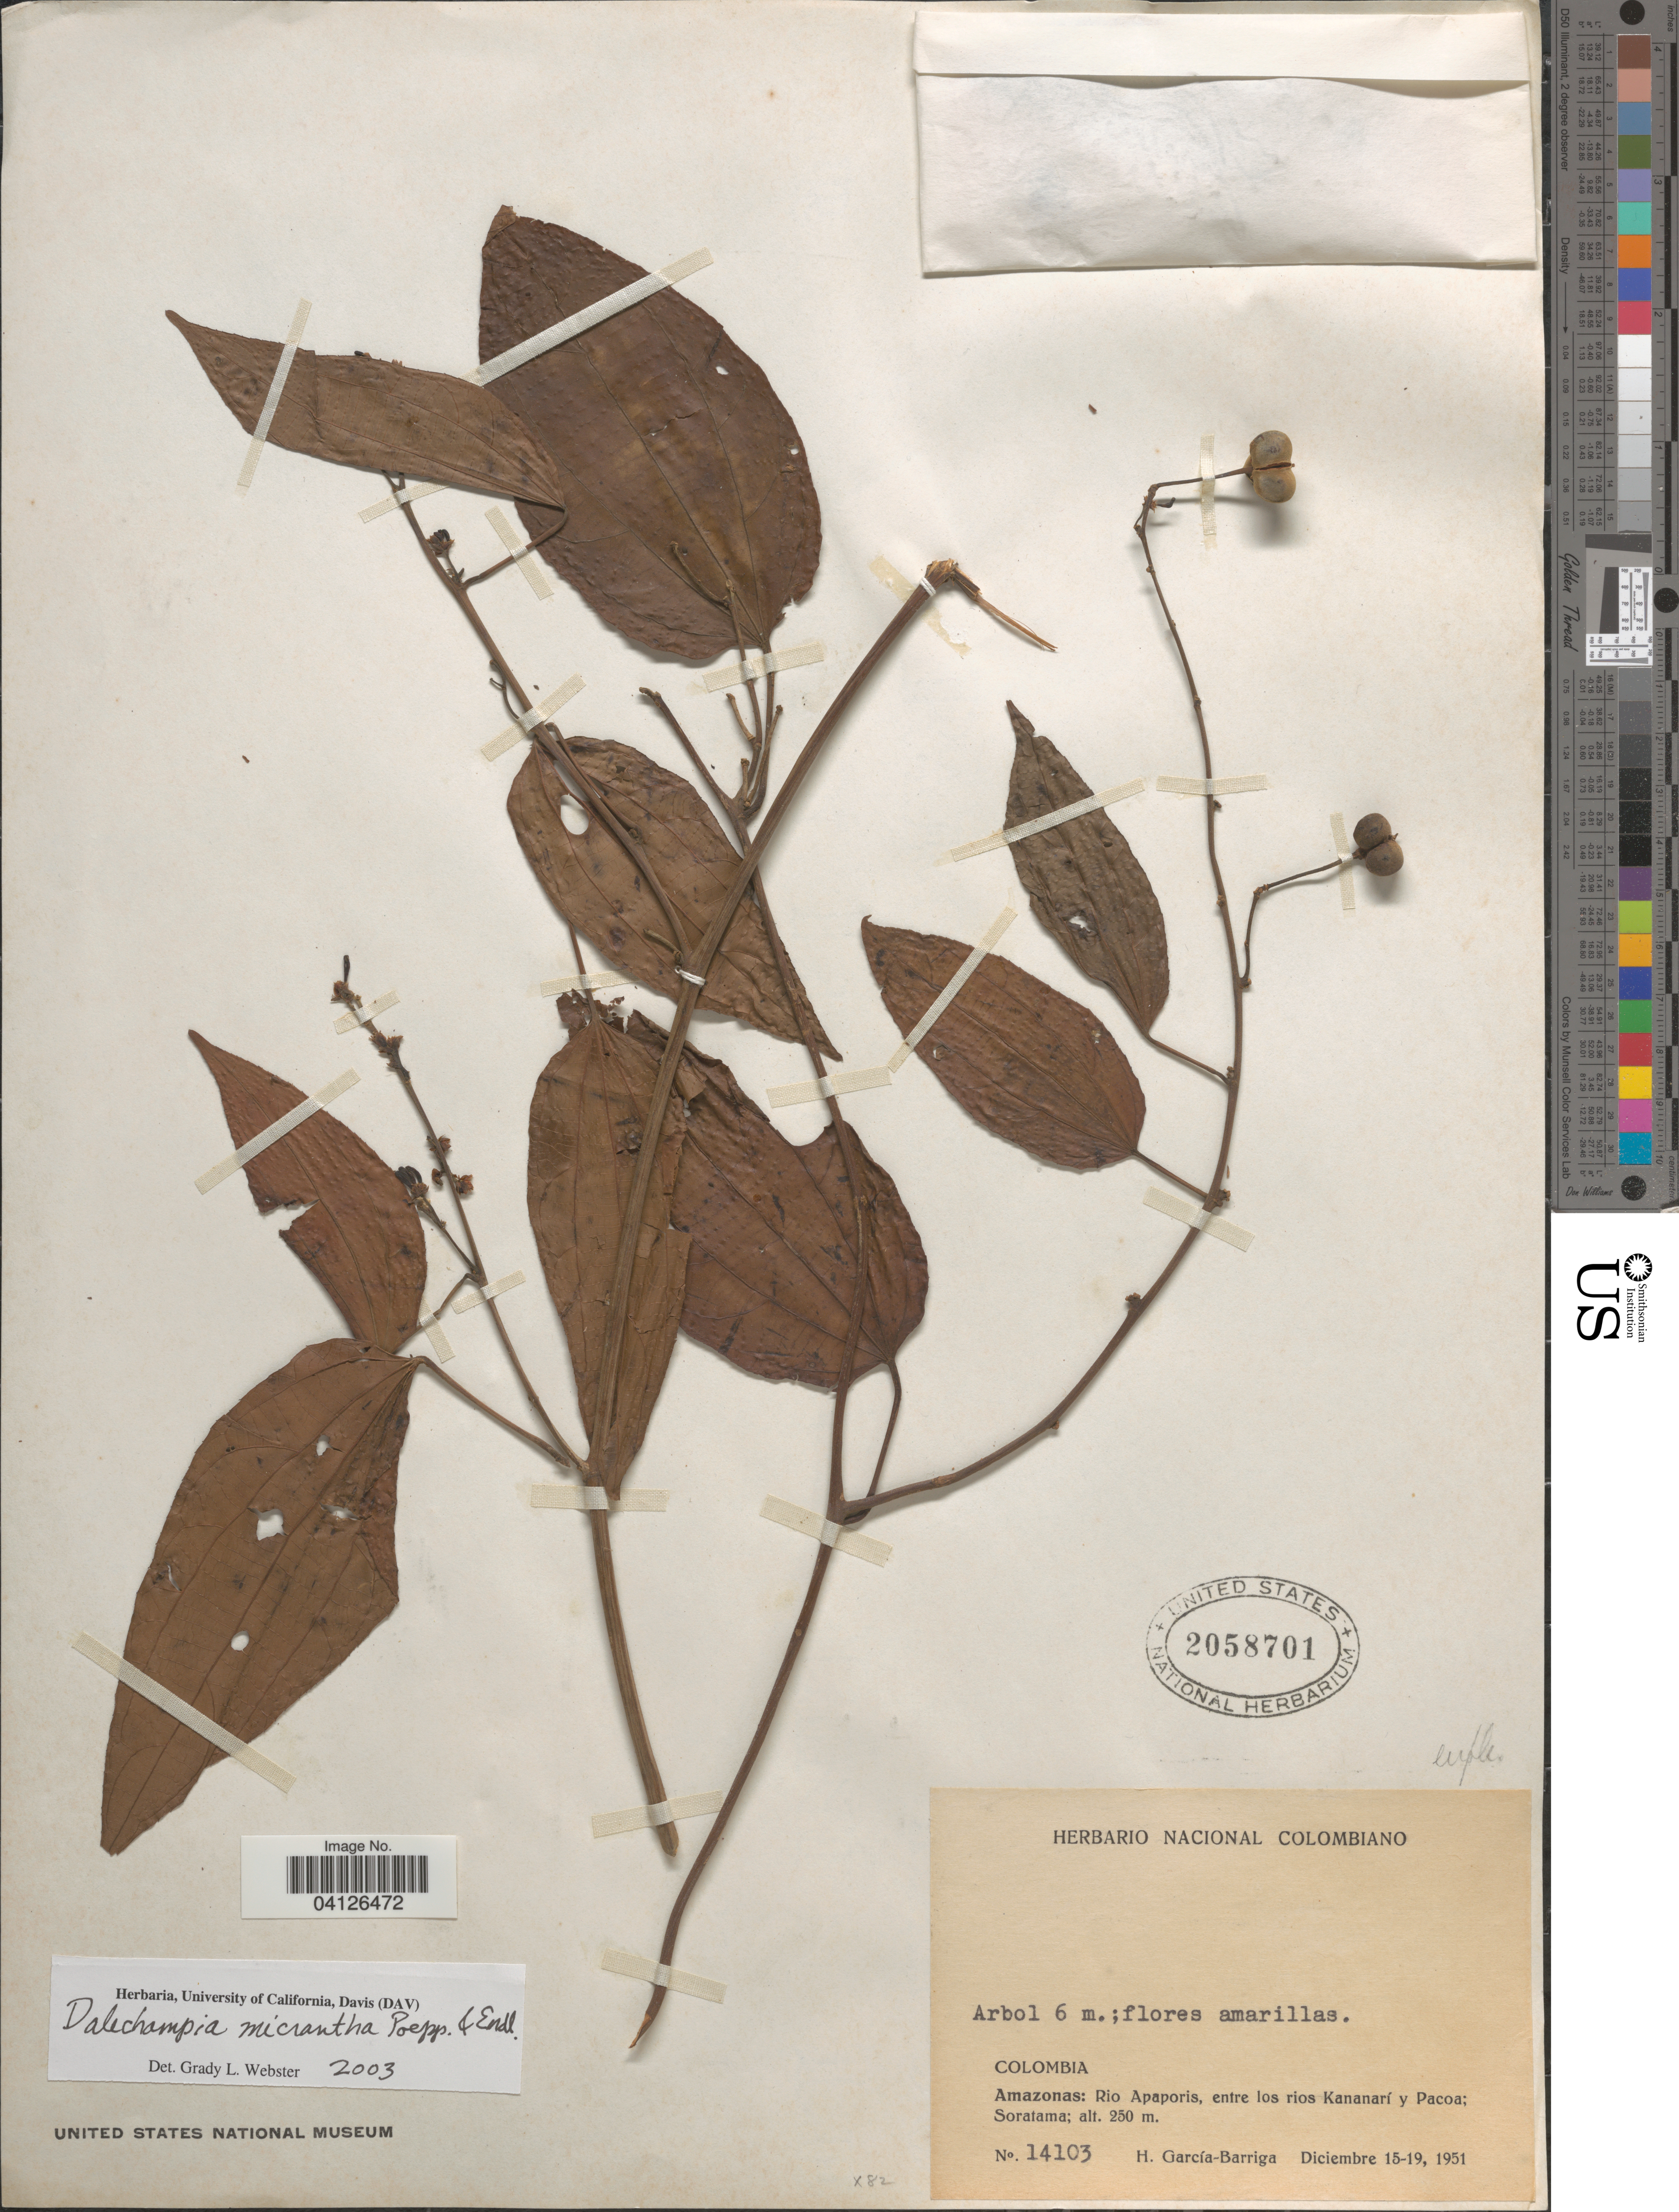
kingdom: Plantae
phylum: Tracheophyta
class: Magnoliopsida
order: Malpighiales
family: Euphorbiaceae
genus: Dalechampia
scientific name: Dalechampia micrantha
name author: Poepp.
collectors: H. García Barriga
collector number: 14103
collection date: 1951-12-15/1951-12-19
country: Colombia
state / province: Amazônas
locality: Rio Apaporis, entre los rios Kananarí y Pacoa; Soratama.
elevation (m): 250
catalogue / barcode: US 2058701